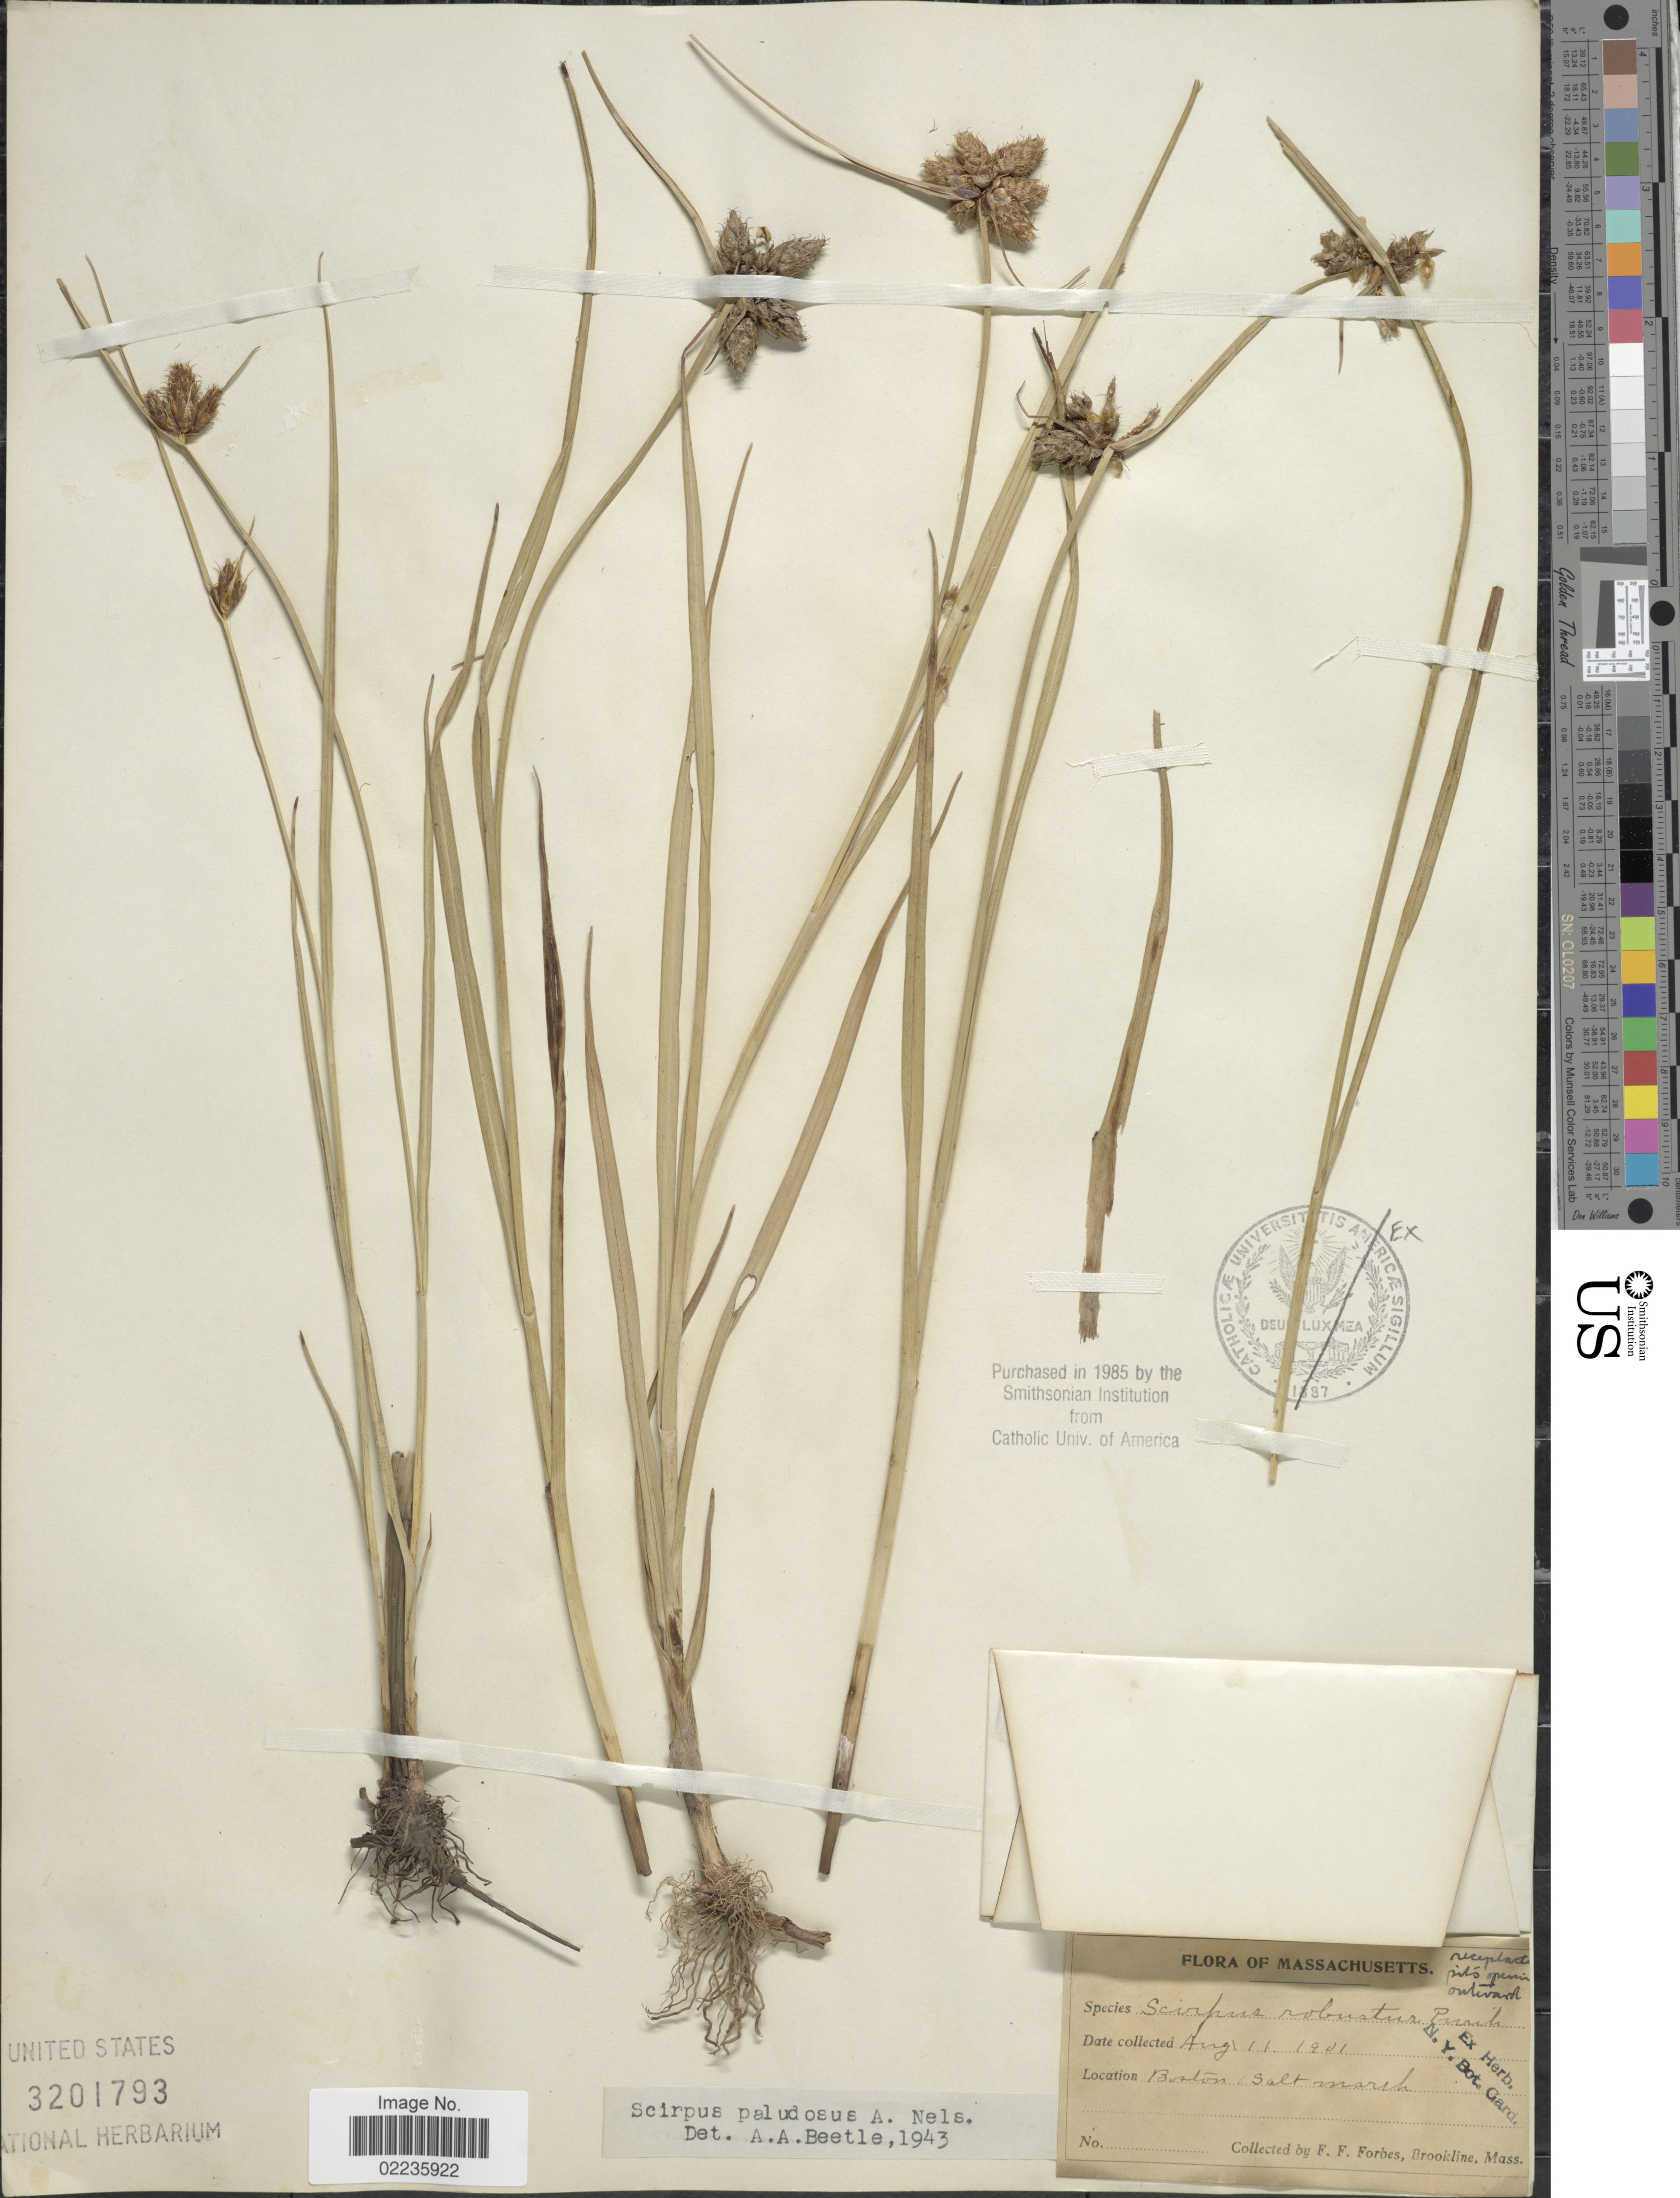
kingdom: Plantae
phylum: Tracheophyta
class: Liliopsida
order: Poales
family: Cyperaceae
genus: Bolboschoenus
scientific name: Bolboschoenus robustus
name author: (Pursh) Soják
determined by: Strong, M. T., (US), Smithsonian Institution - National Museum of Natural History (UNITED STATES)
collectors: F. Forbes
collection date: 1901-08-11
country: United States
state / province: Massachusetts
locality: Boston, Salt marsh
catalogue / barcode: US 3201793